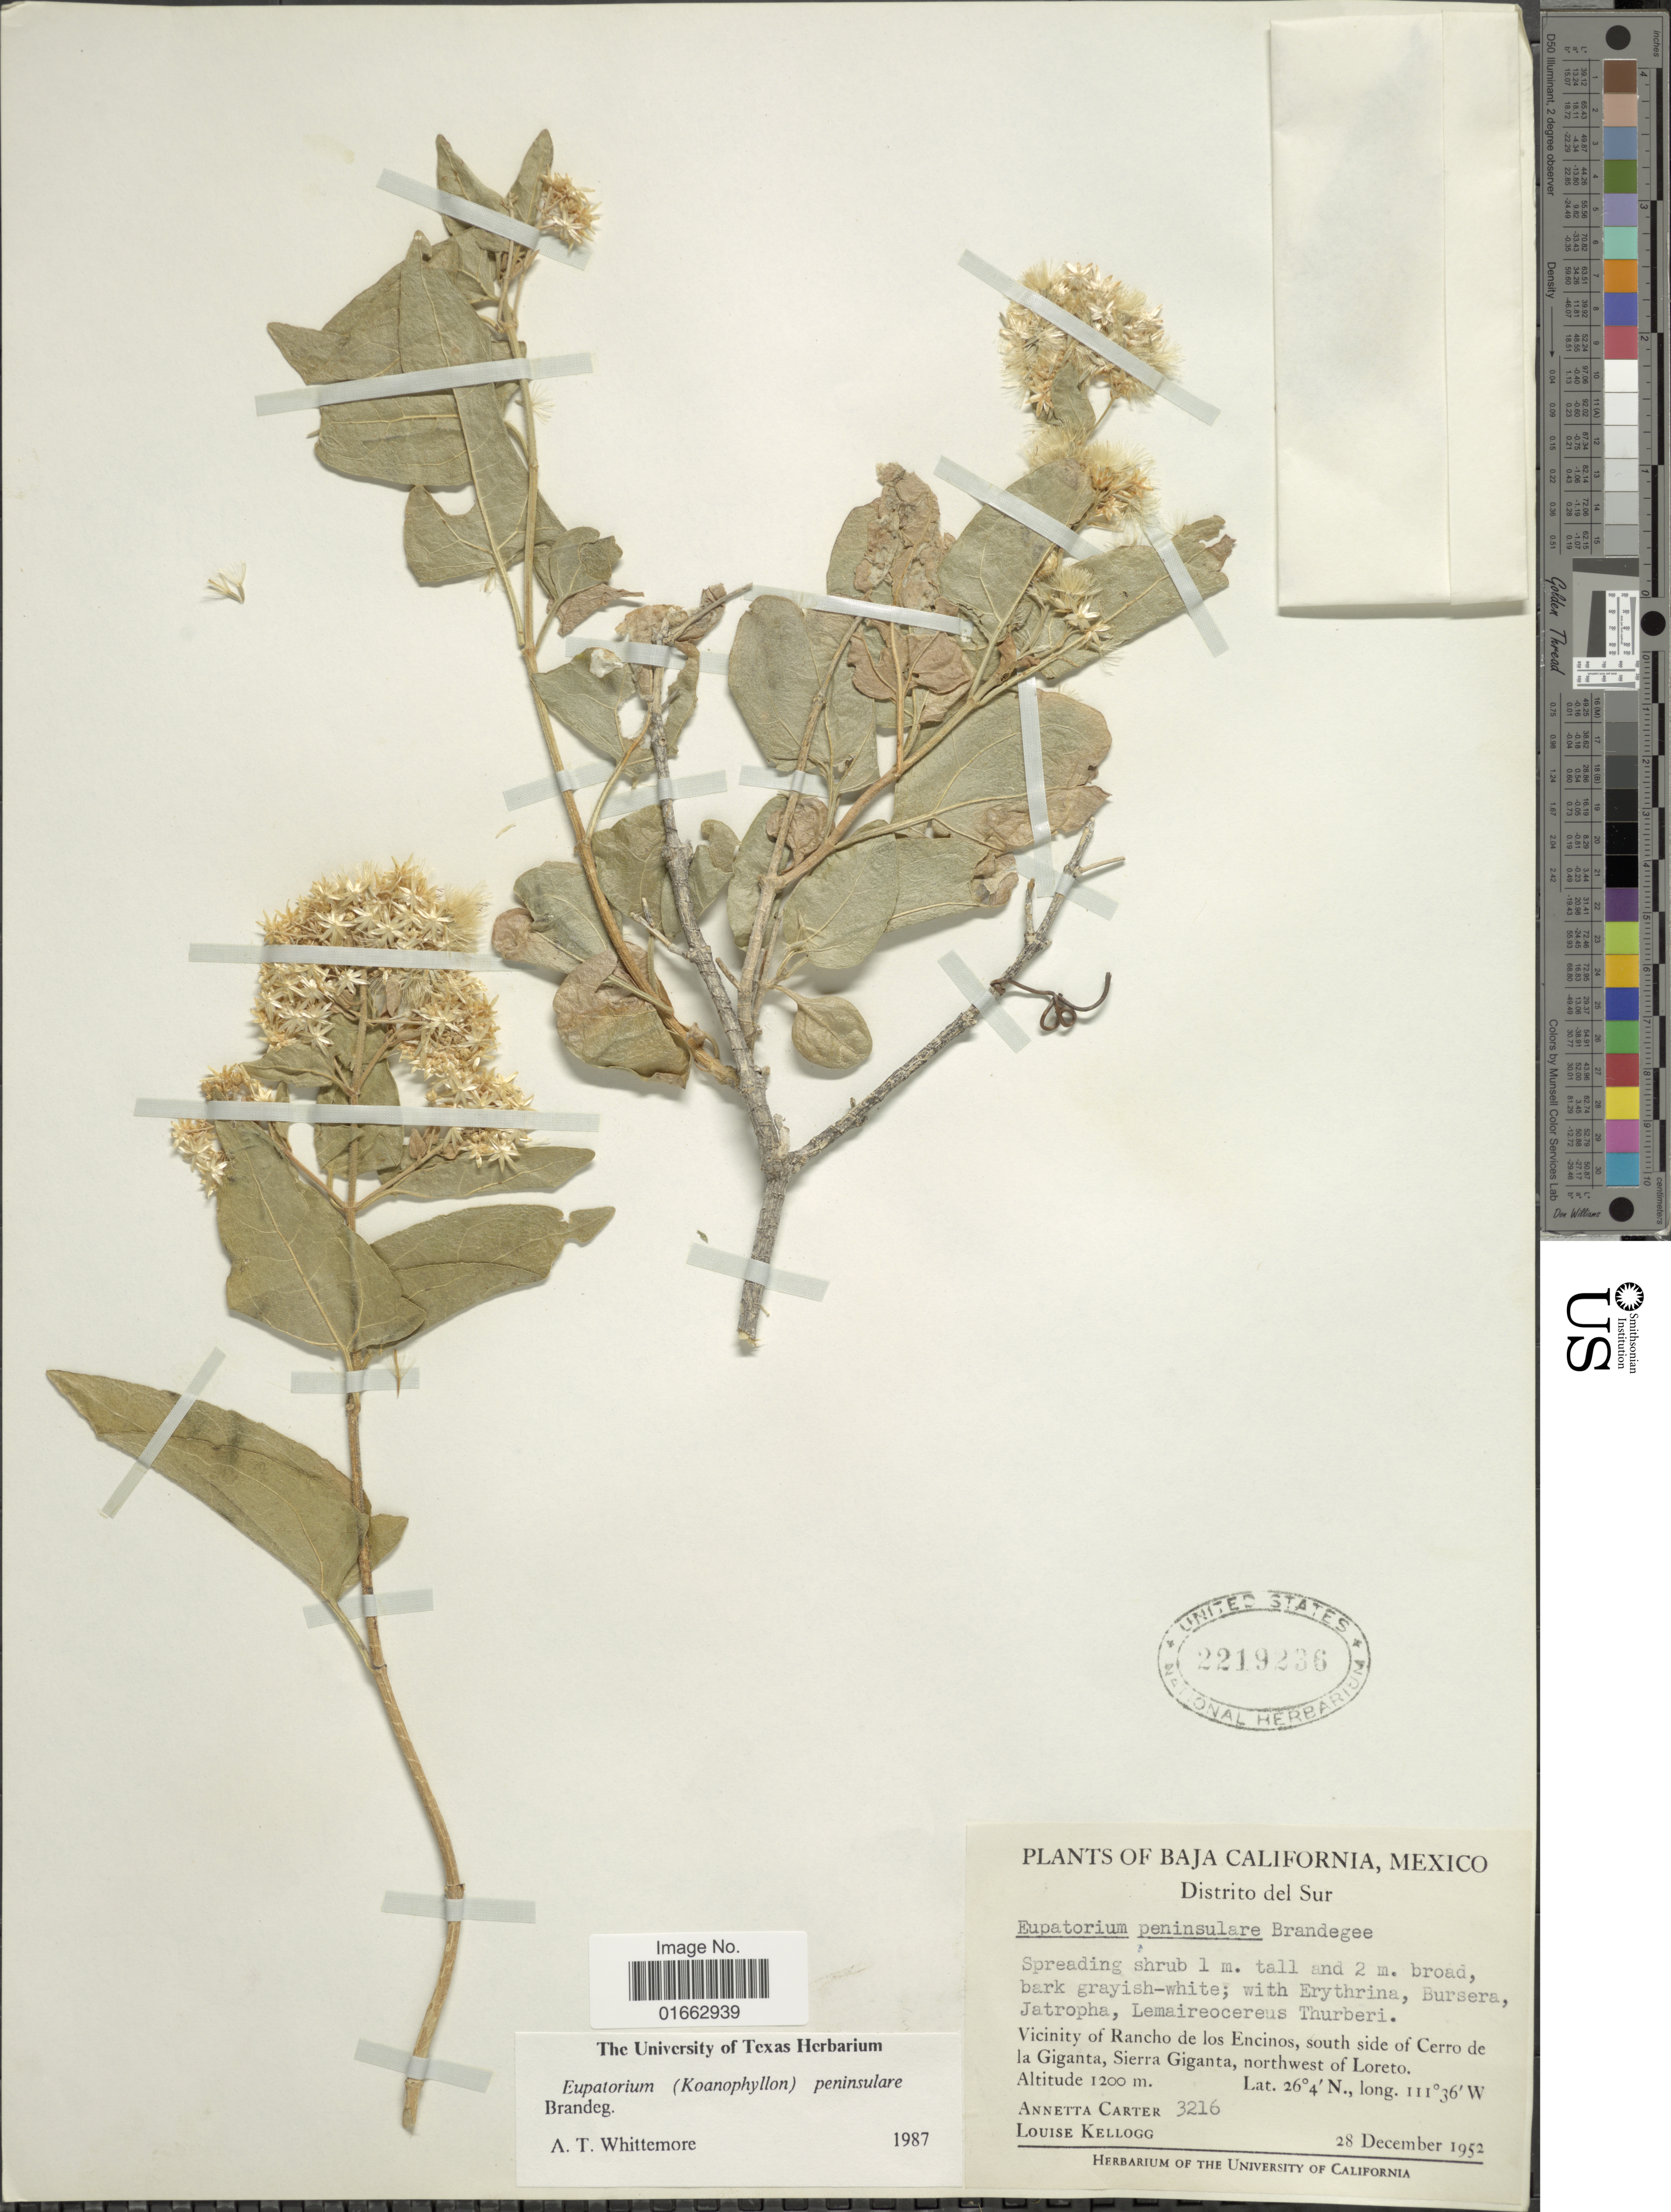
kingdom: Plantae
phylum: Tracheophyta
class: Magnoliopsida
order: Asterales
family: Asteraceae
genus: Critonia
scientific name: Critonia peninsularis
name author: (Brandegee) R.M. King & H. Rob.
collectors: A. Carter & L. Kellogg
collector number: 3216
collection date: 1952-12-28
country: Mexico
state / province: Baja California Sur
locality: Distrito del Sur, Vicinity of Rancho de los Encinos, south side of Cerro de la Giganta, Sierra Giganta, northwest of Loreto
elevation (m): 1200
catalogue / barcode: US 2219236